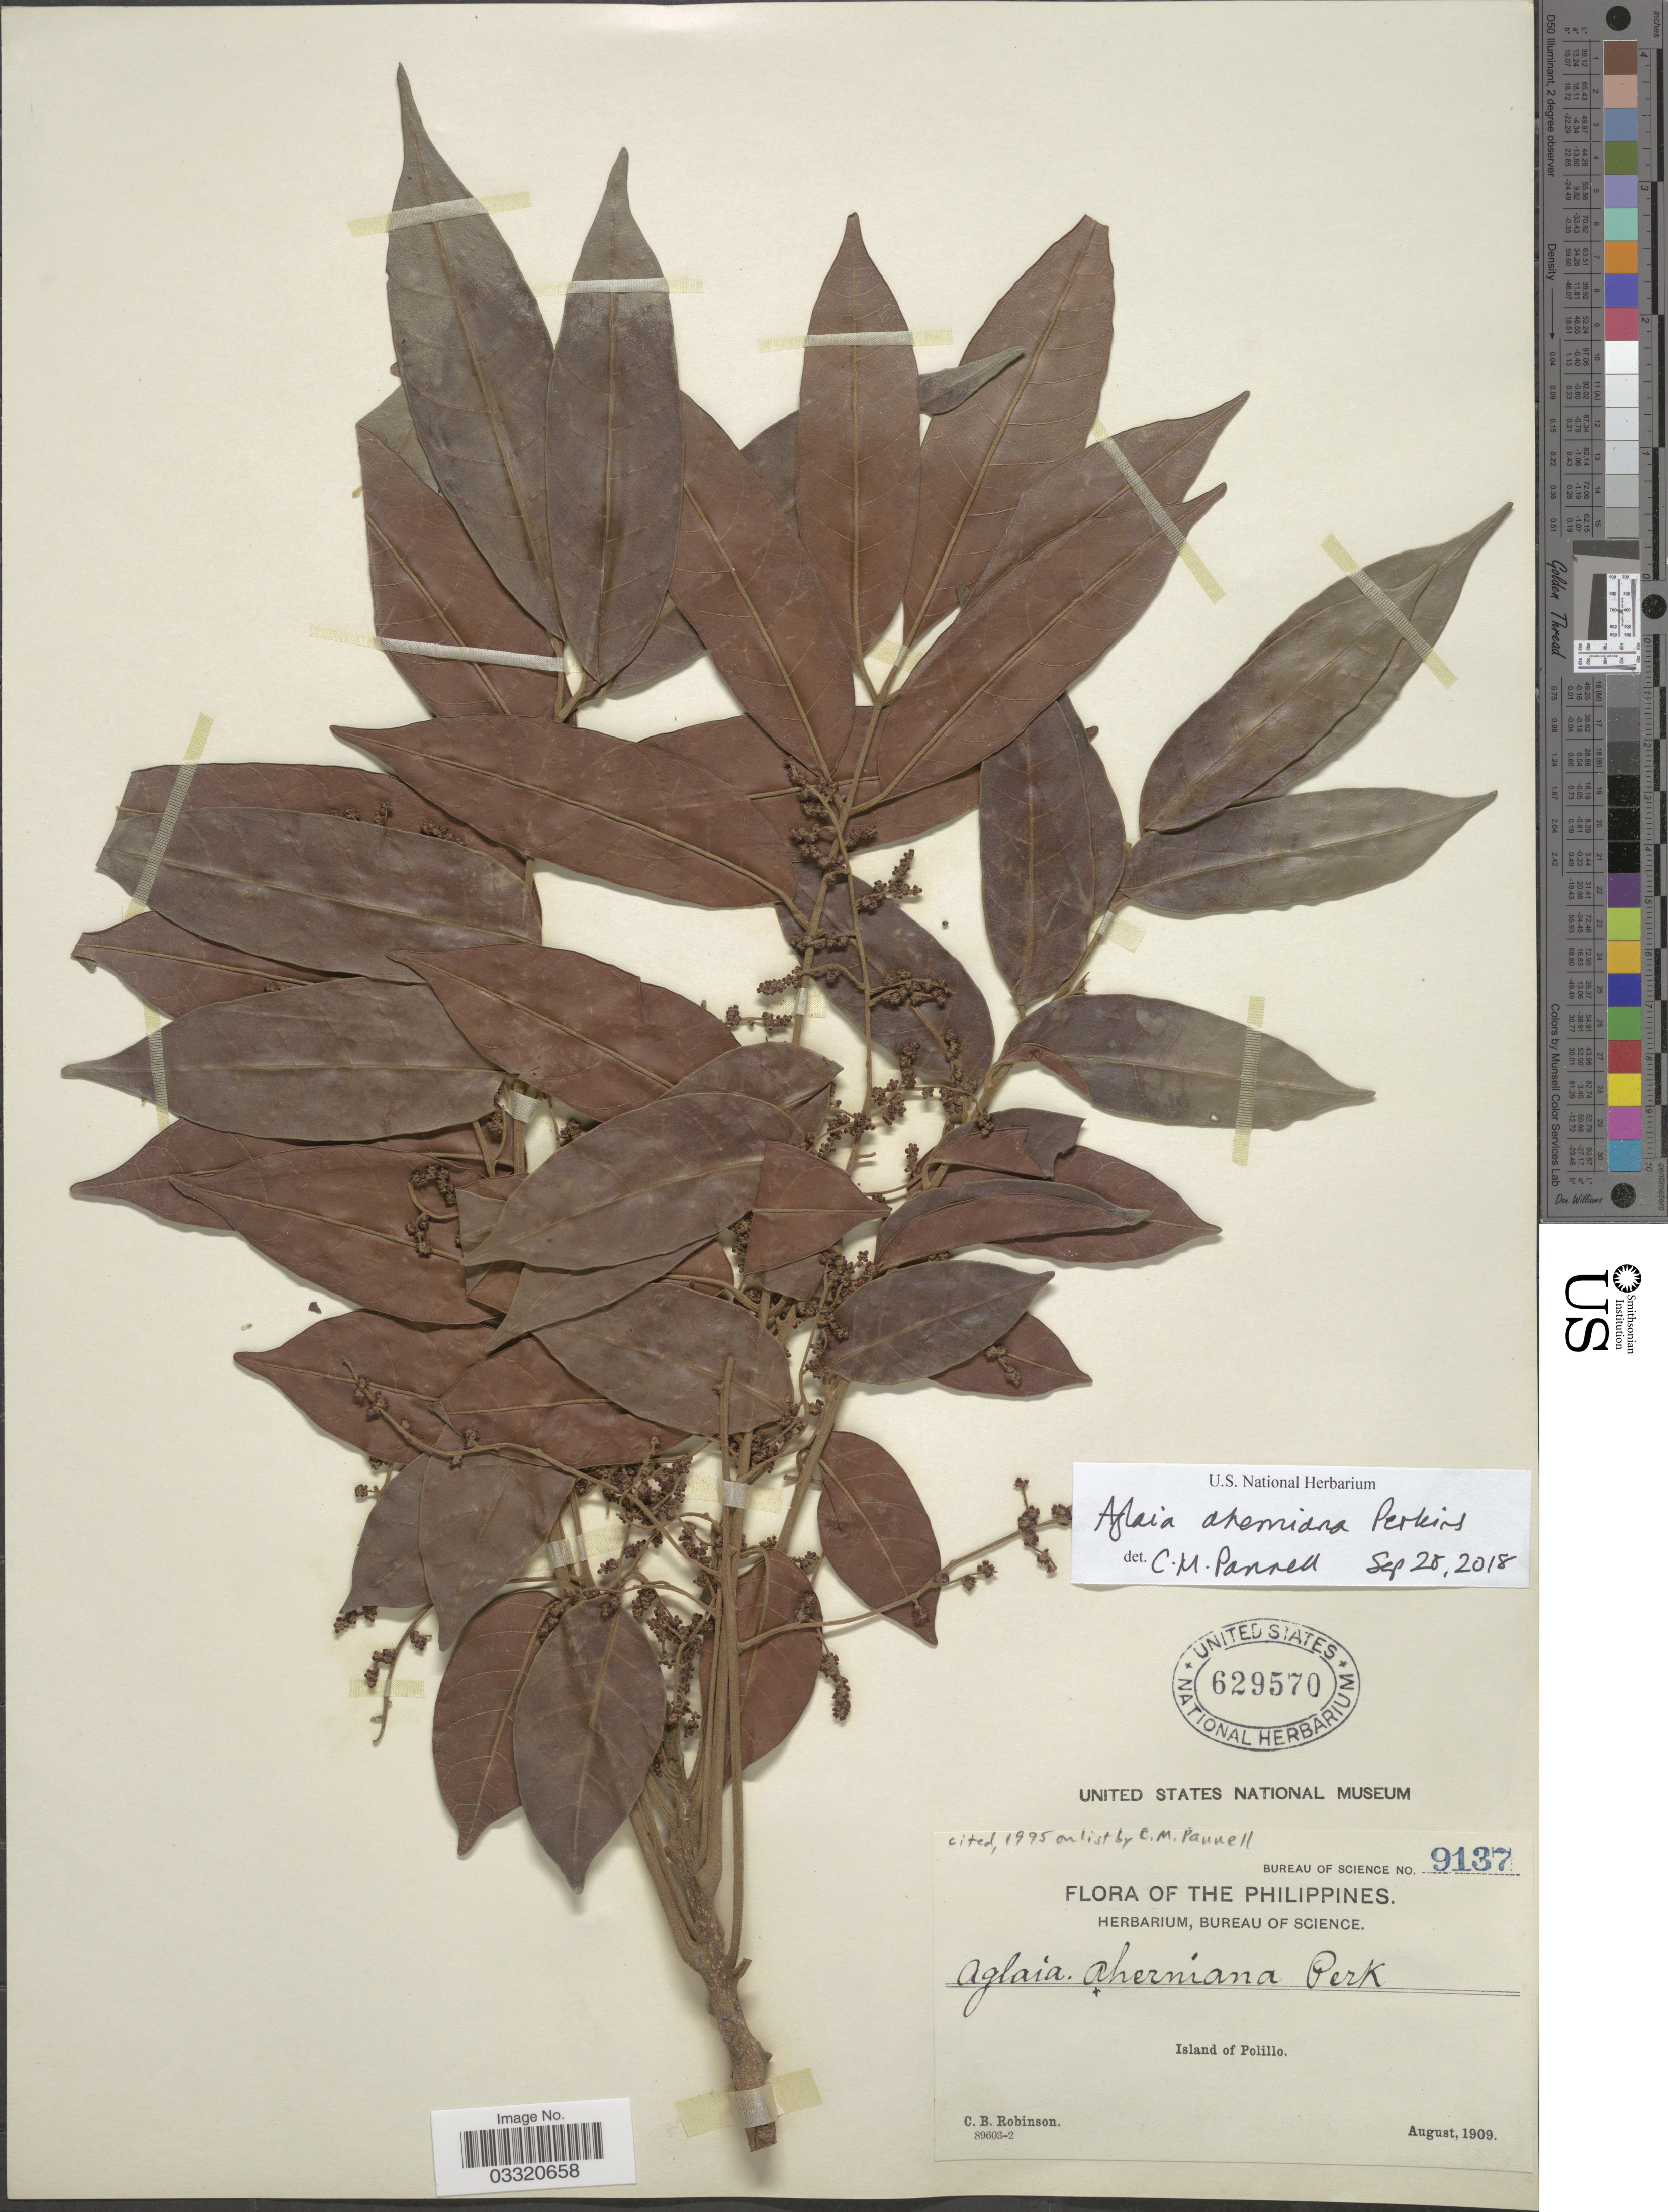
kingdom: Plantae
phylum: Tracheophyta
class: Magnoliopsida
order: Sapindales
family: Meliaceae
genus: Aglaia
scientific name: Aglaia aherniana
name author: Perkins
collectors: C. Brobinson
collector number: Bureau of Science 9137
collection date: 1909-08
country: Philippines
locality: Island of Polillo.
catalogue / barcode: US 629570